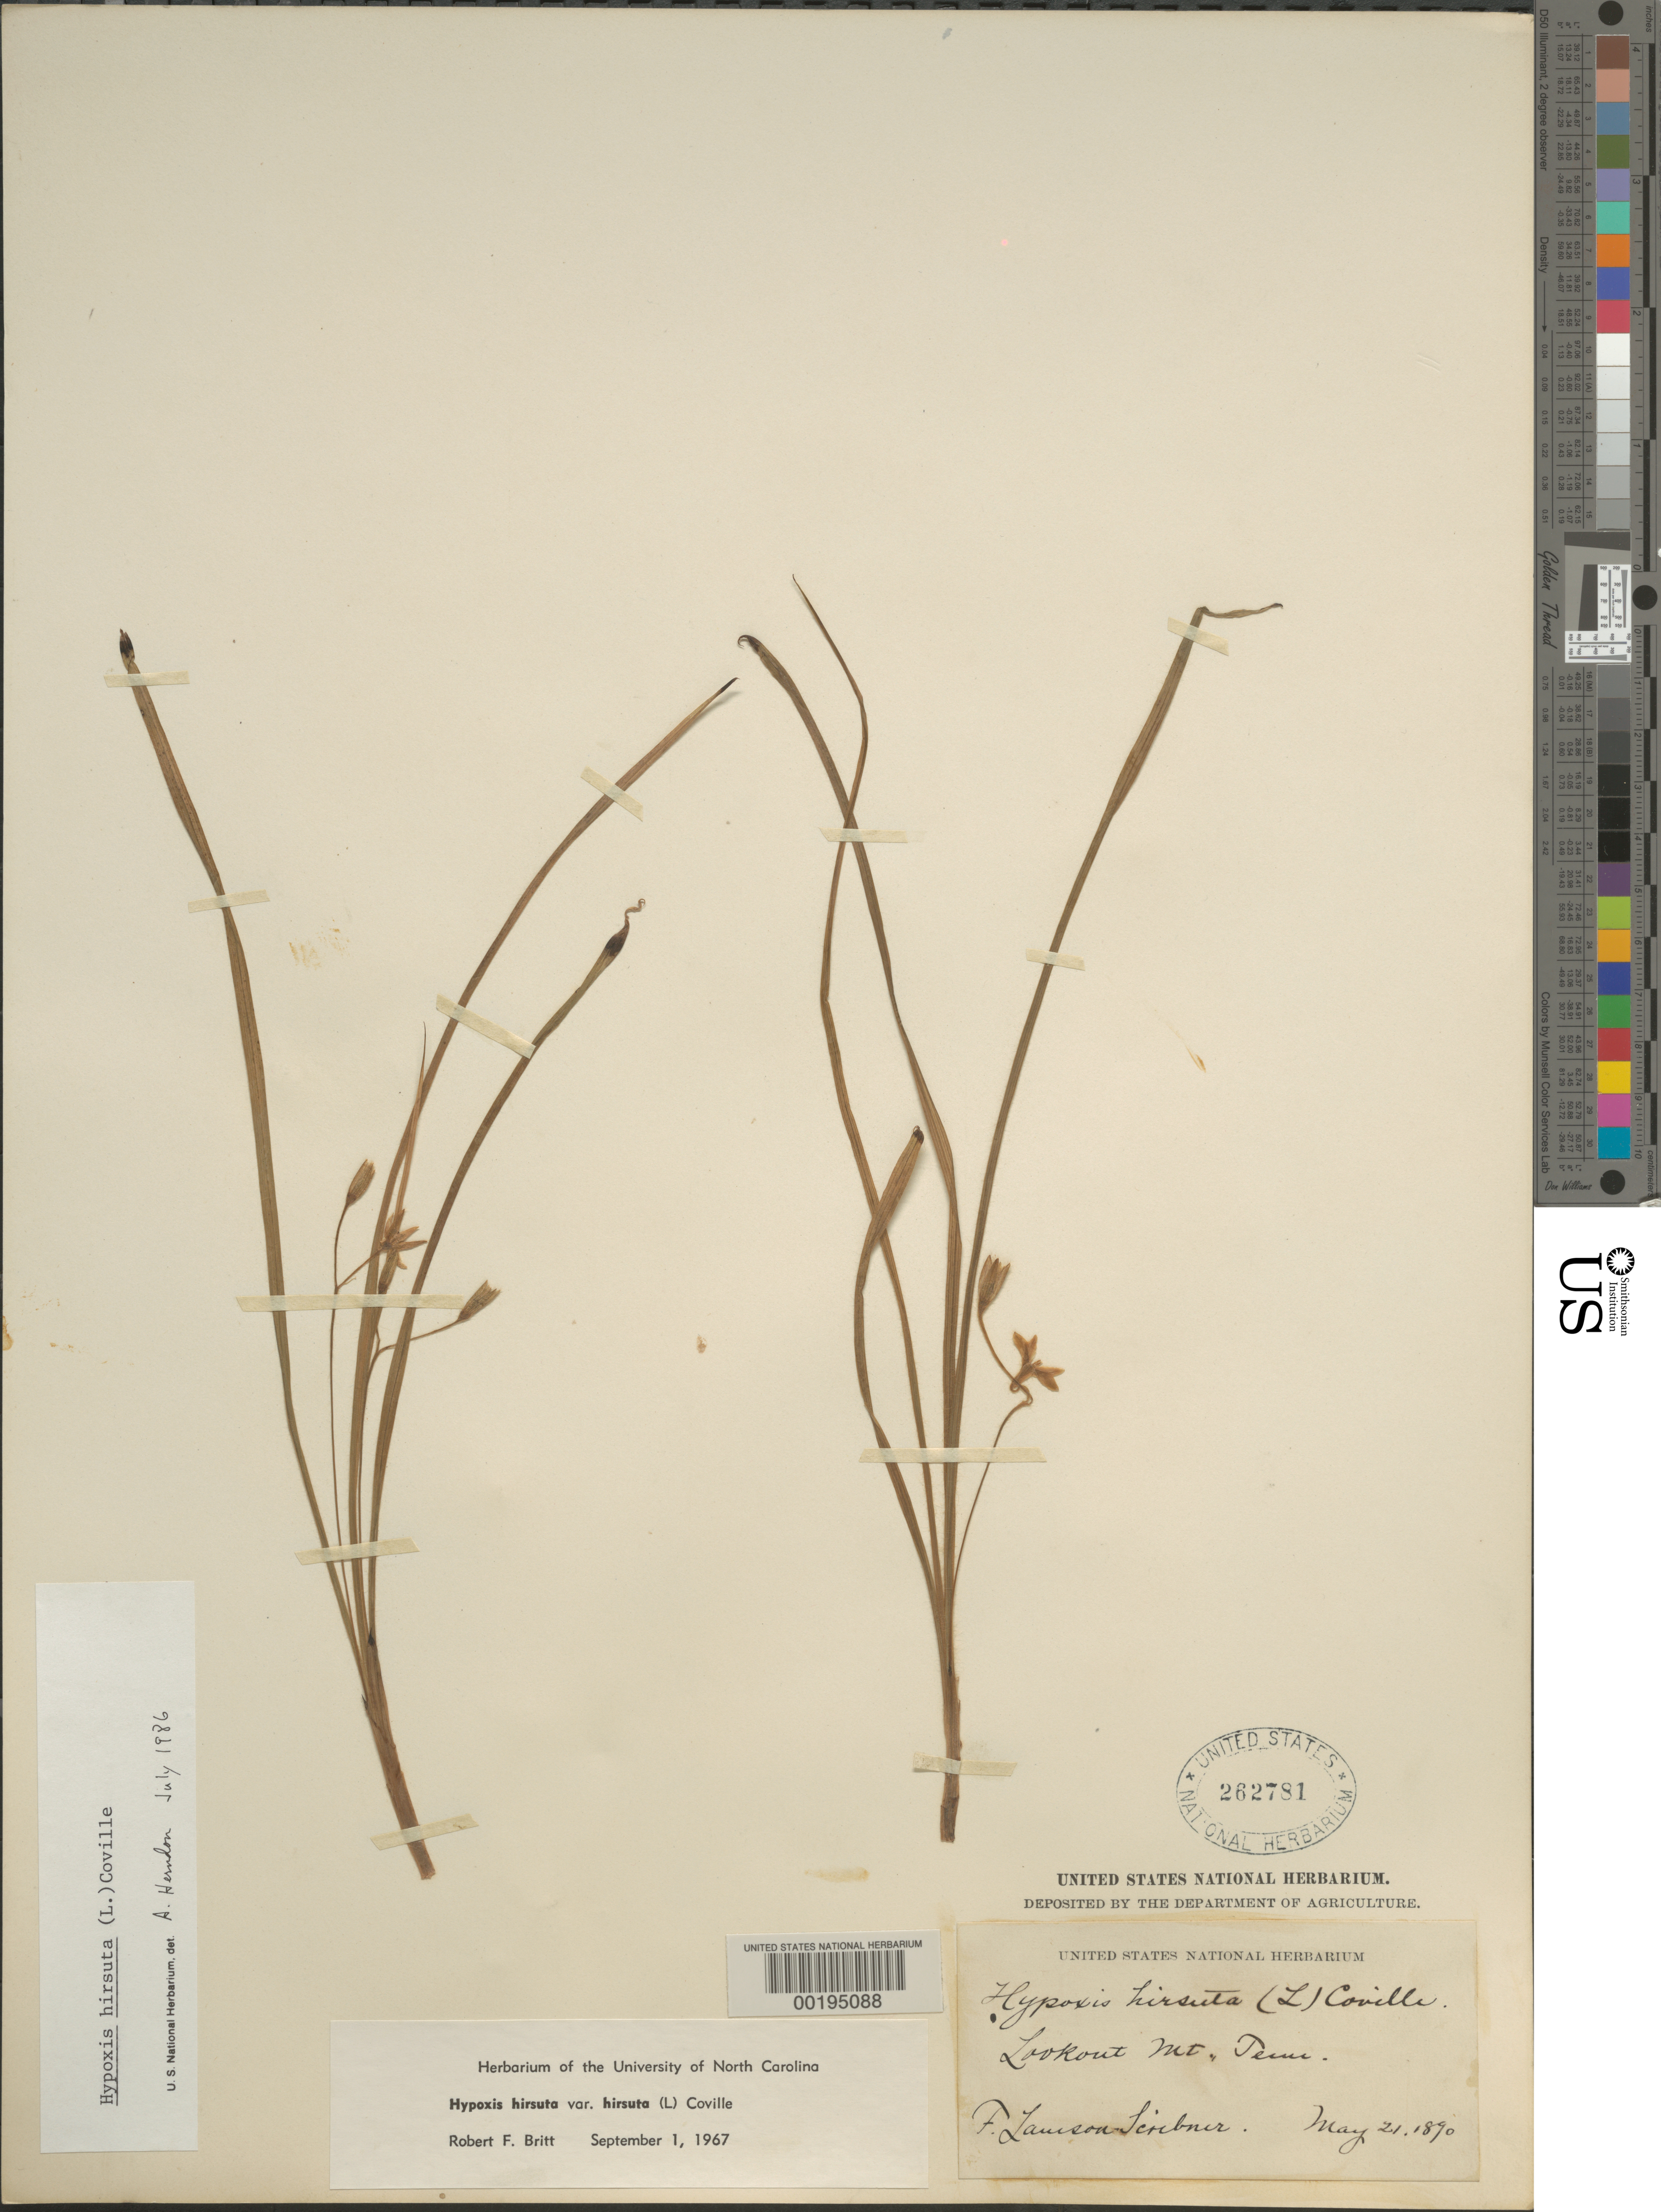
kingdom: Plantae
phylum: Tracheophyta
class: Liliopsida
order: Asparagales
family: Hypoxidaceae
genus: Hypoxis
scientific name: Hypoxis hirsuta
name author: (L.) Coville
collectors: F. Terebner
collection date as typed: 21 May 1890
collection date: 1890-05-21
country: United States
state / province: Tennessee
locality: Lookout mountain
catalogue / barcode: US 262781